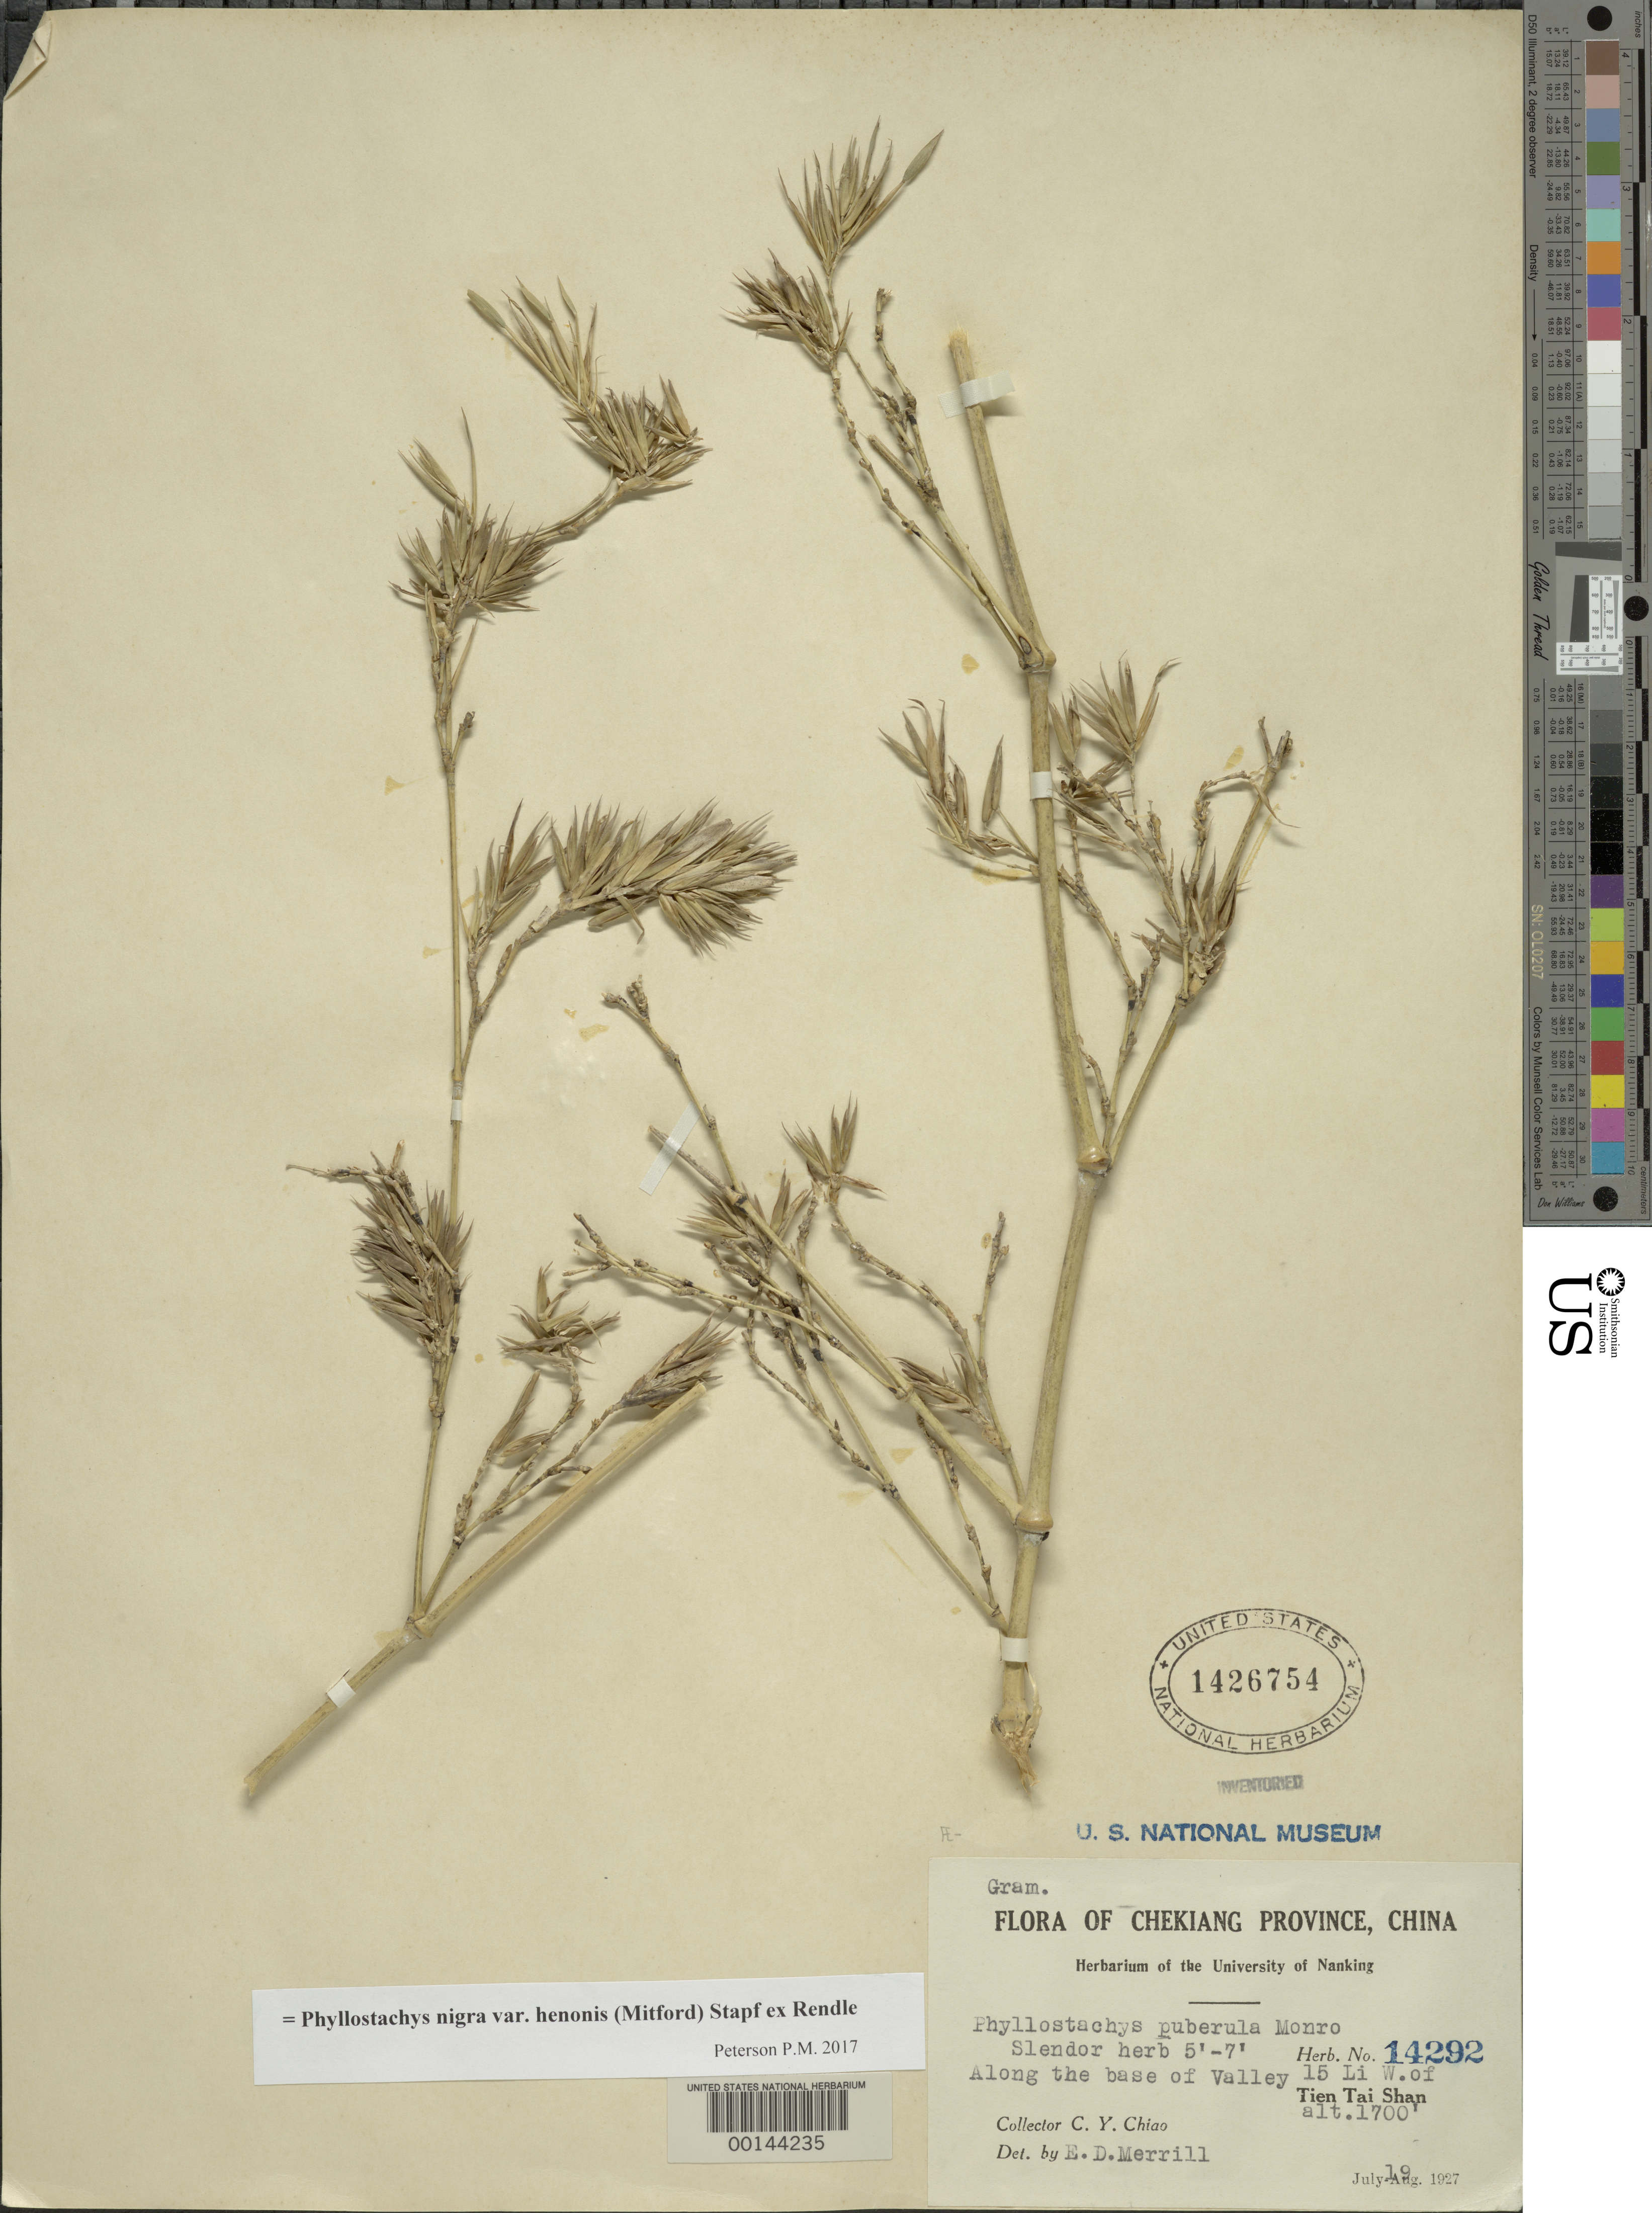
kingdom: Plantae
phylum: Tracheophyta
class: Liliopsida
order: Poales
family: Poaceae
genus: Phyllostachys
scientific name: Phyllostachys nigra var. henonis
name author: (Mitford) Stapf ex Rendle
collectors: C. Y. Chiao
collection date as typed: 19 Aug 1927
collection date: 1927-08-19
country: China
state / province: Zhejiang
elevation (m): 519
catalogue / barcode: US 1426754